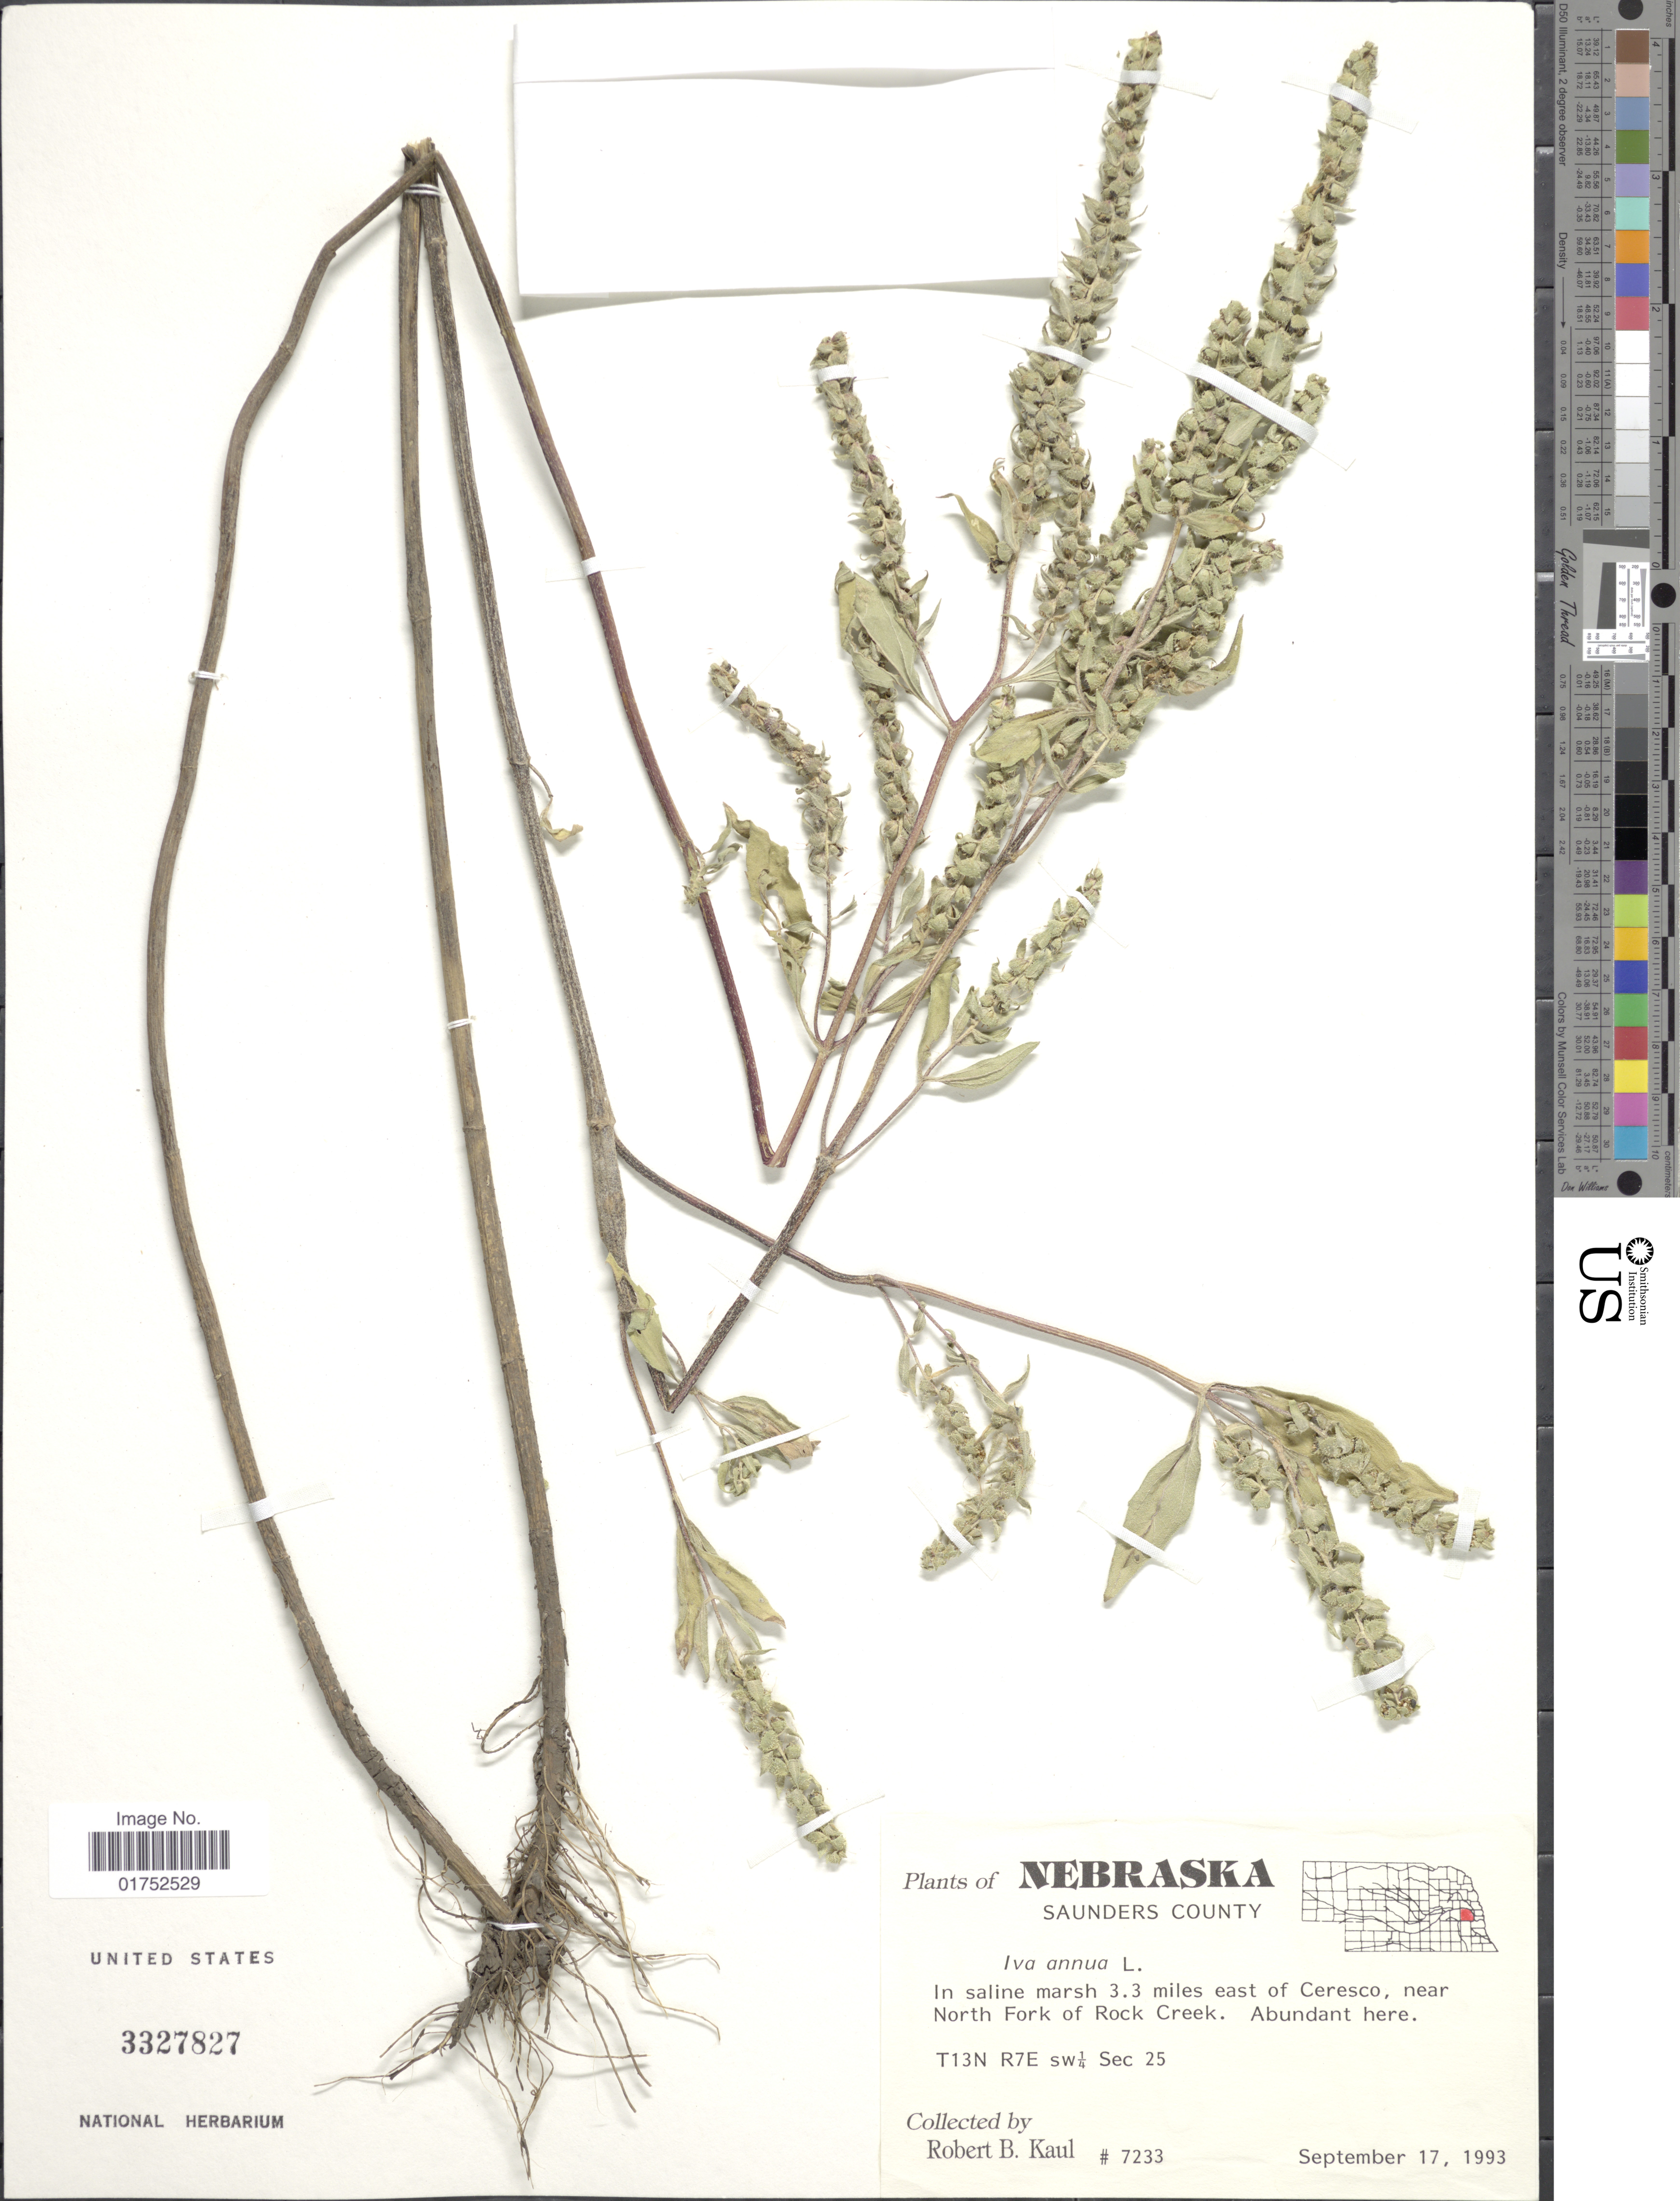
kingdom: Plantae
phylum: Tracheophyta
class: Magnoliopsida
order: Asterales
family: Asteraceae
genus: Iva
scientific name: Iva annua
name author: L.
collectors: R. Kaul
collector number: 7233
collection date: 1993-09-17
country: United States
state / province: Nebraska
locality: Saunders County, 3.3 miles east of Ceresco, near North Fork of Rock Creek, T13N, R7E, SW1/4, Sec 25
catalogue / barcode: US 3327827